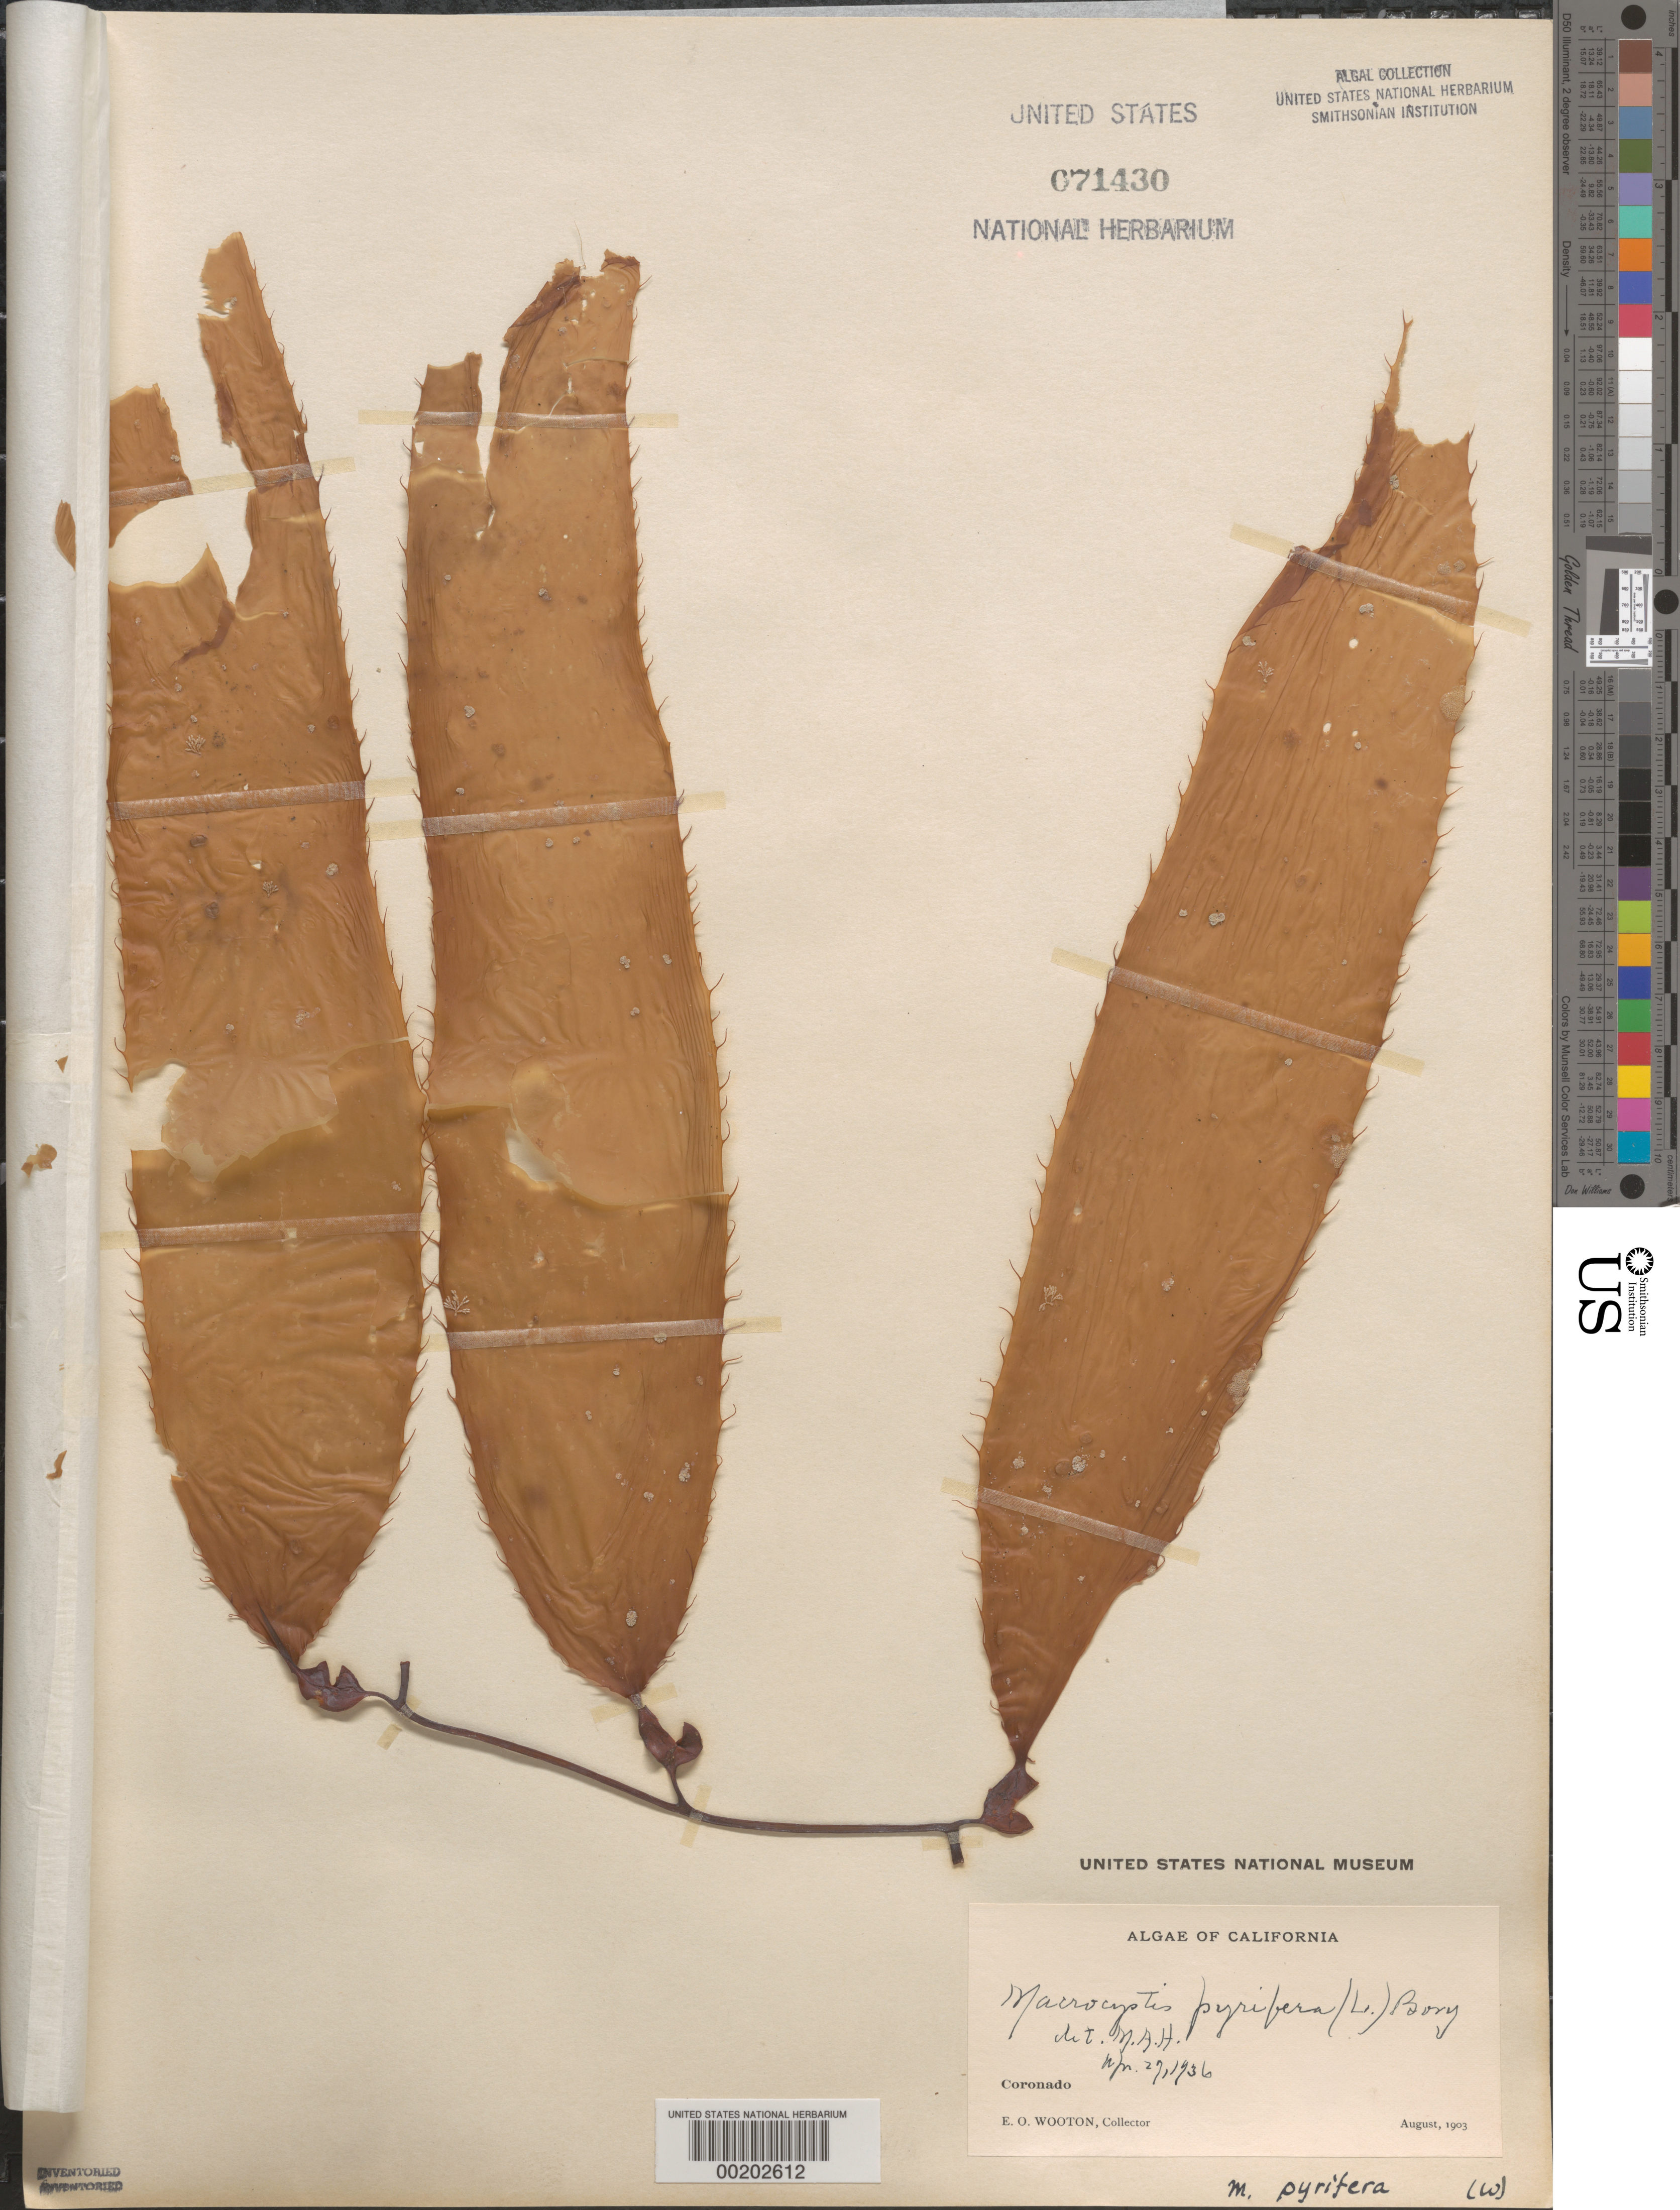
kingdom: Chromista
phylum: Ochrophyta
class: Phaeophyceae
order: Laminariales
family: Laminariaceae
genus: Macrocystis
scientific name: Macrocystis pyrifera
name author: (L.) C. Agardh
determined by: Howe, M. A.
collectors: E. O. Wooton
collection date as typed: Aug 1903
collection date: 1903-08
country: United States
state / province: California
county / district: San Diego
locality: Coronado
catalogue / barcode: US 71430